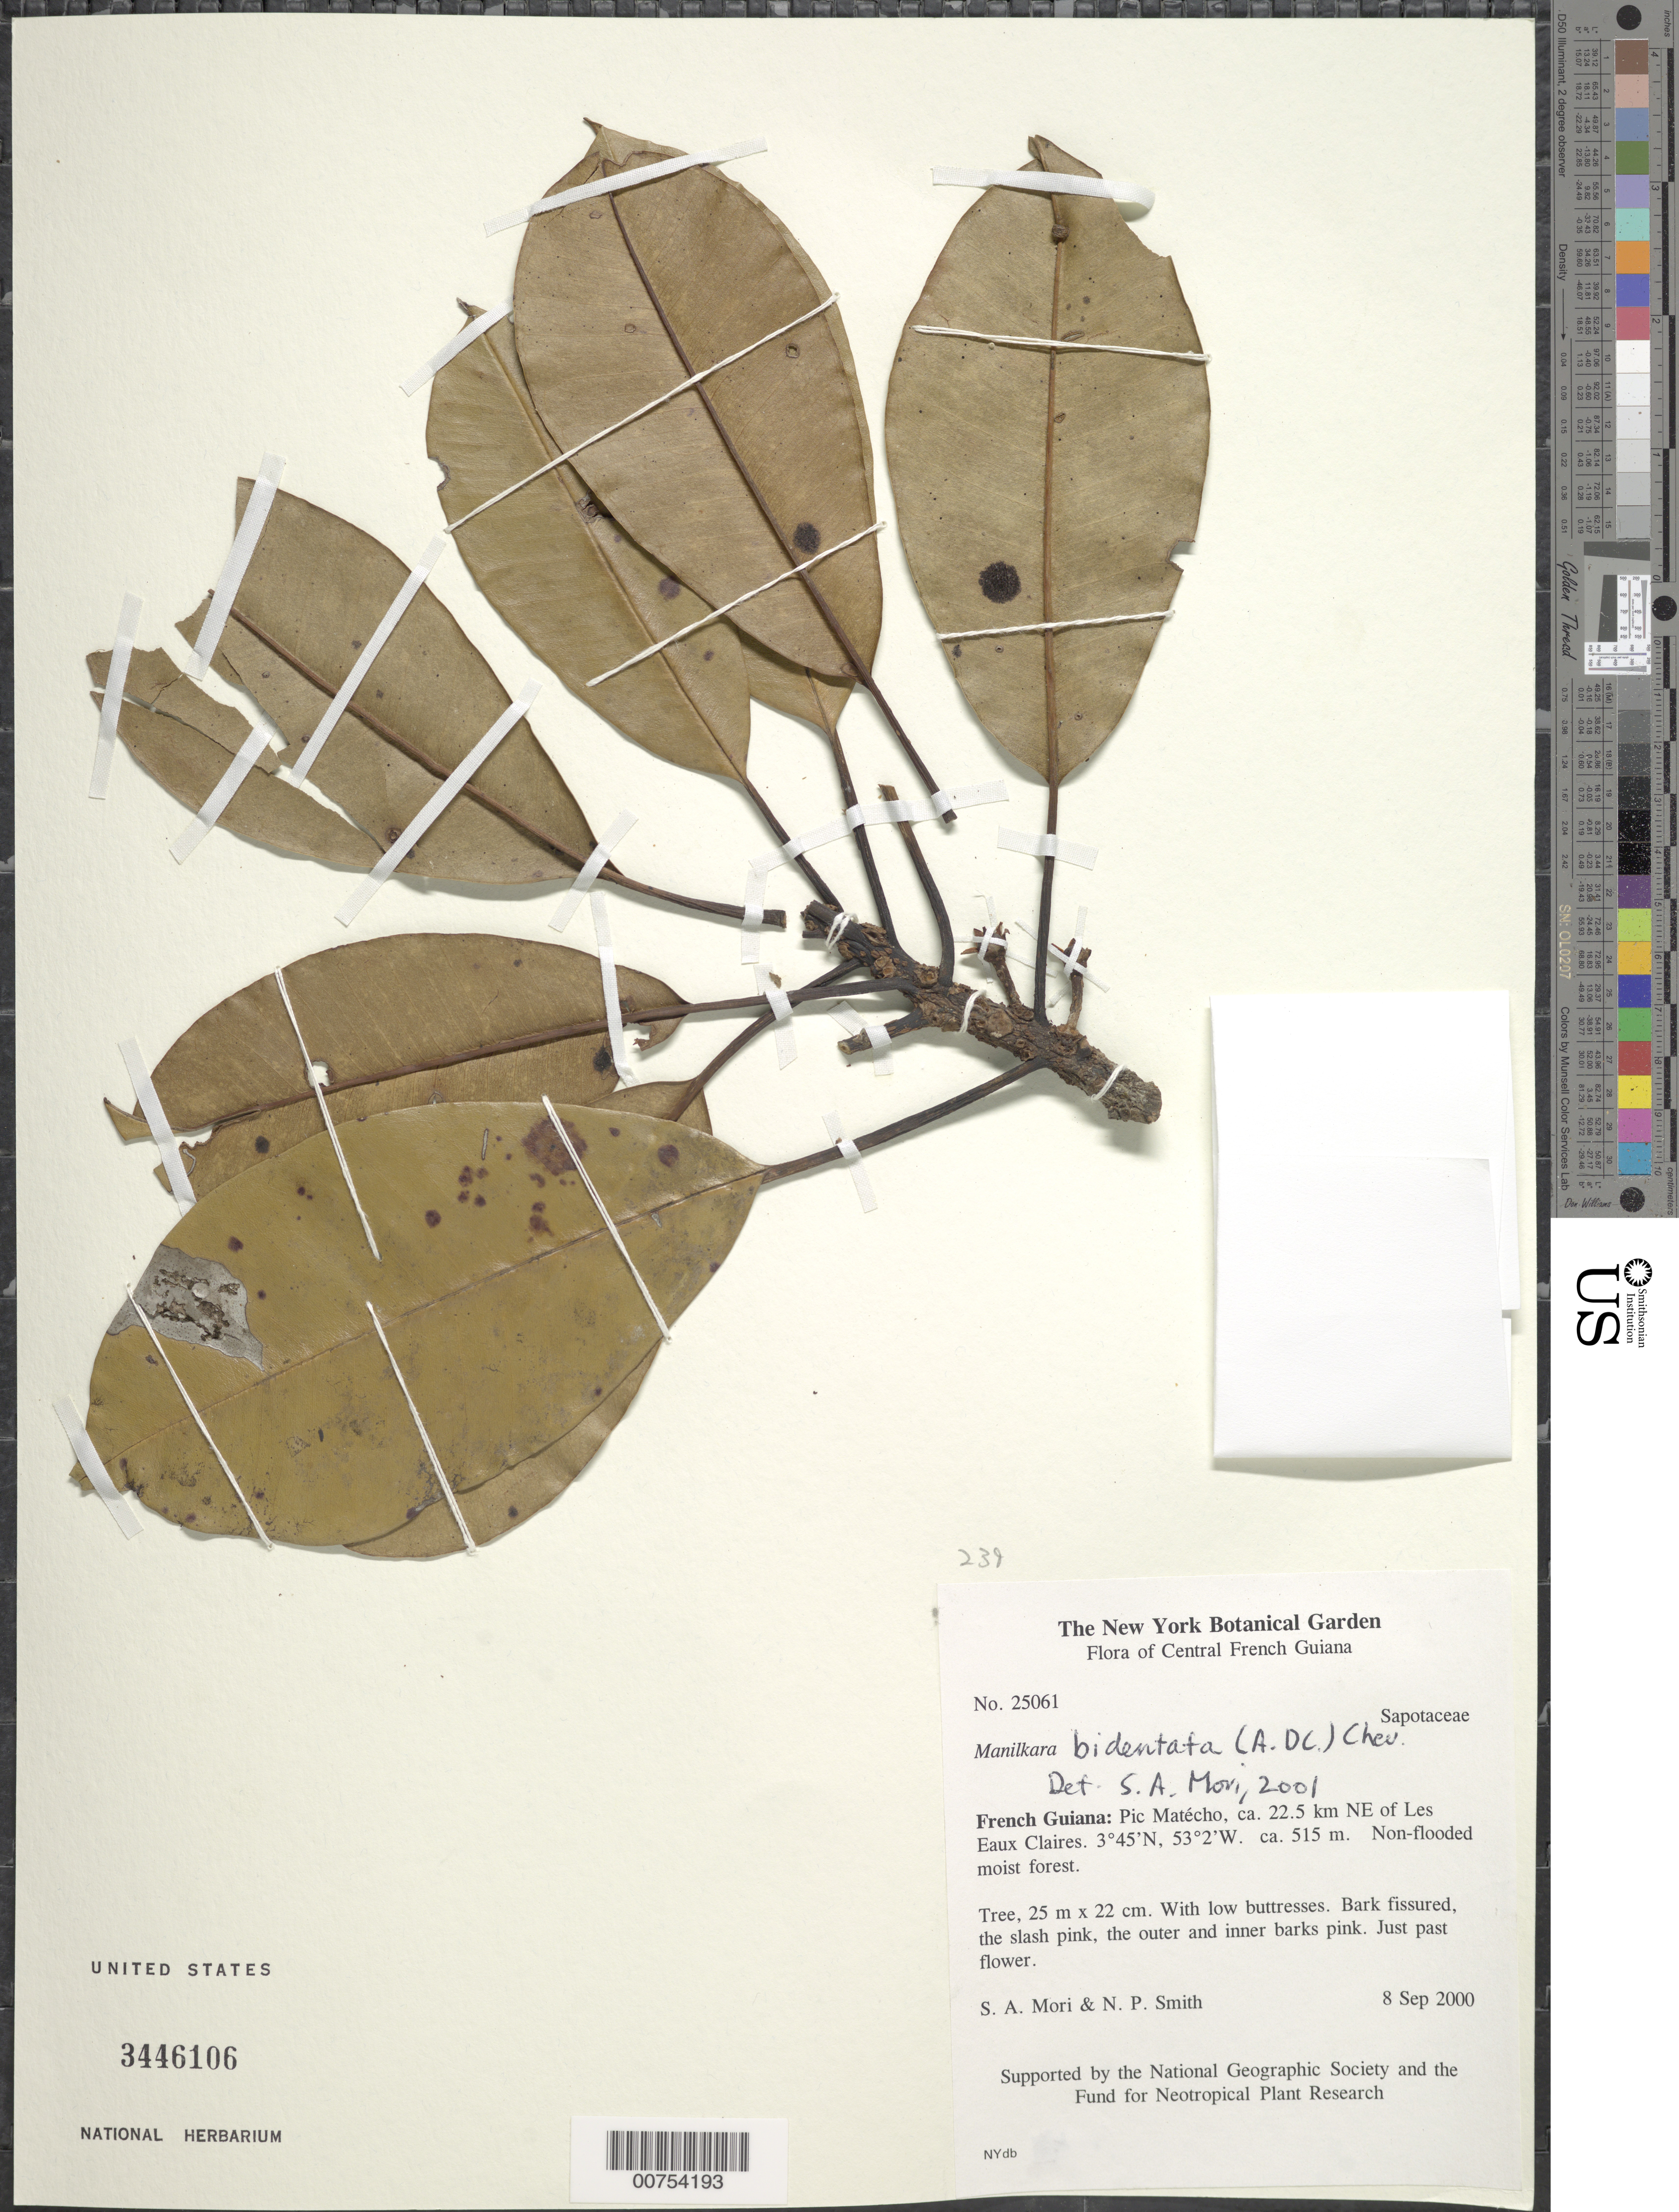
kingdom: Plantae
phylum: Tracheophyta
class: Magnoliopsida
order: Ericales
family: Sapotaceae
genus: Manilkara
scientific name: Manilkara bidentata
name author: (A. DC.) A. Chev.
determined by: Mori, Scott A.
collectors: S. Mori & N. Smith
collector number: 25061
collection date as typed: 8-Sep-00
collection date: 2000-09-08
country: French Guiana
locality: Pic Matécho, ca 22.5 km NE of Les Eaux Claires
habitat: Non-flooded moist forest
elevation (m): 515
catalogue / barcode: US 3446106